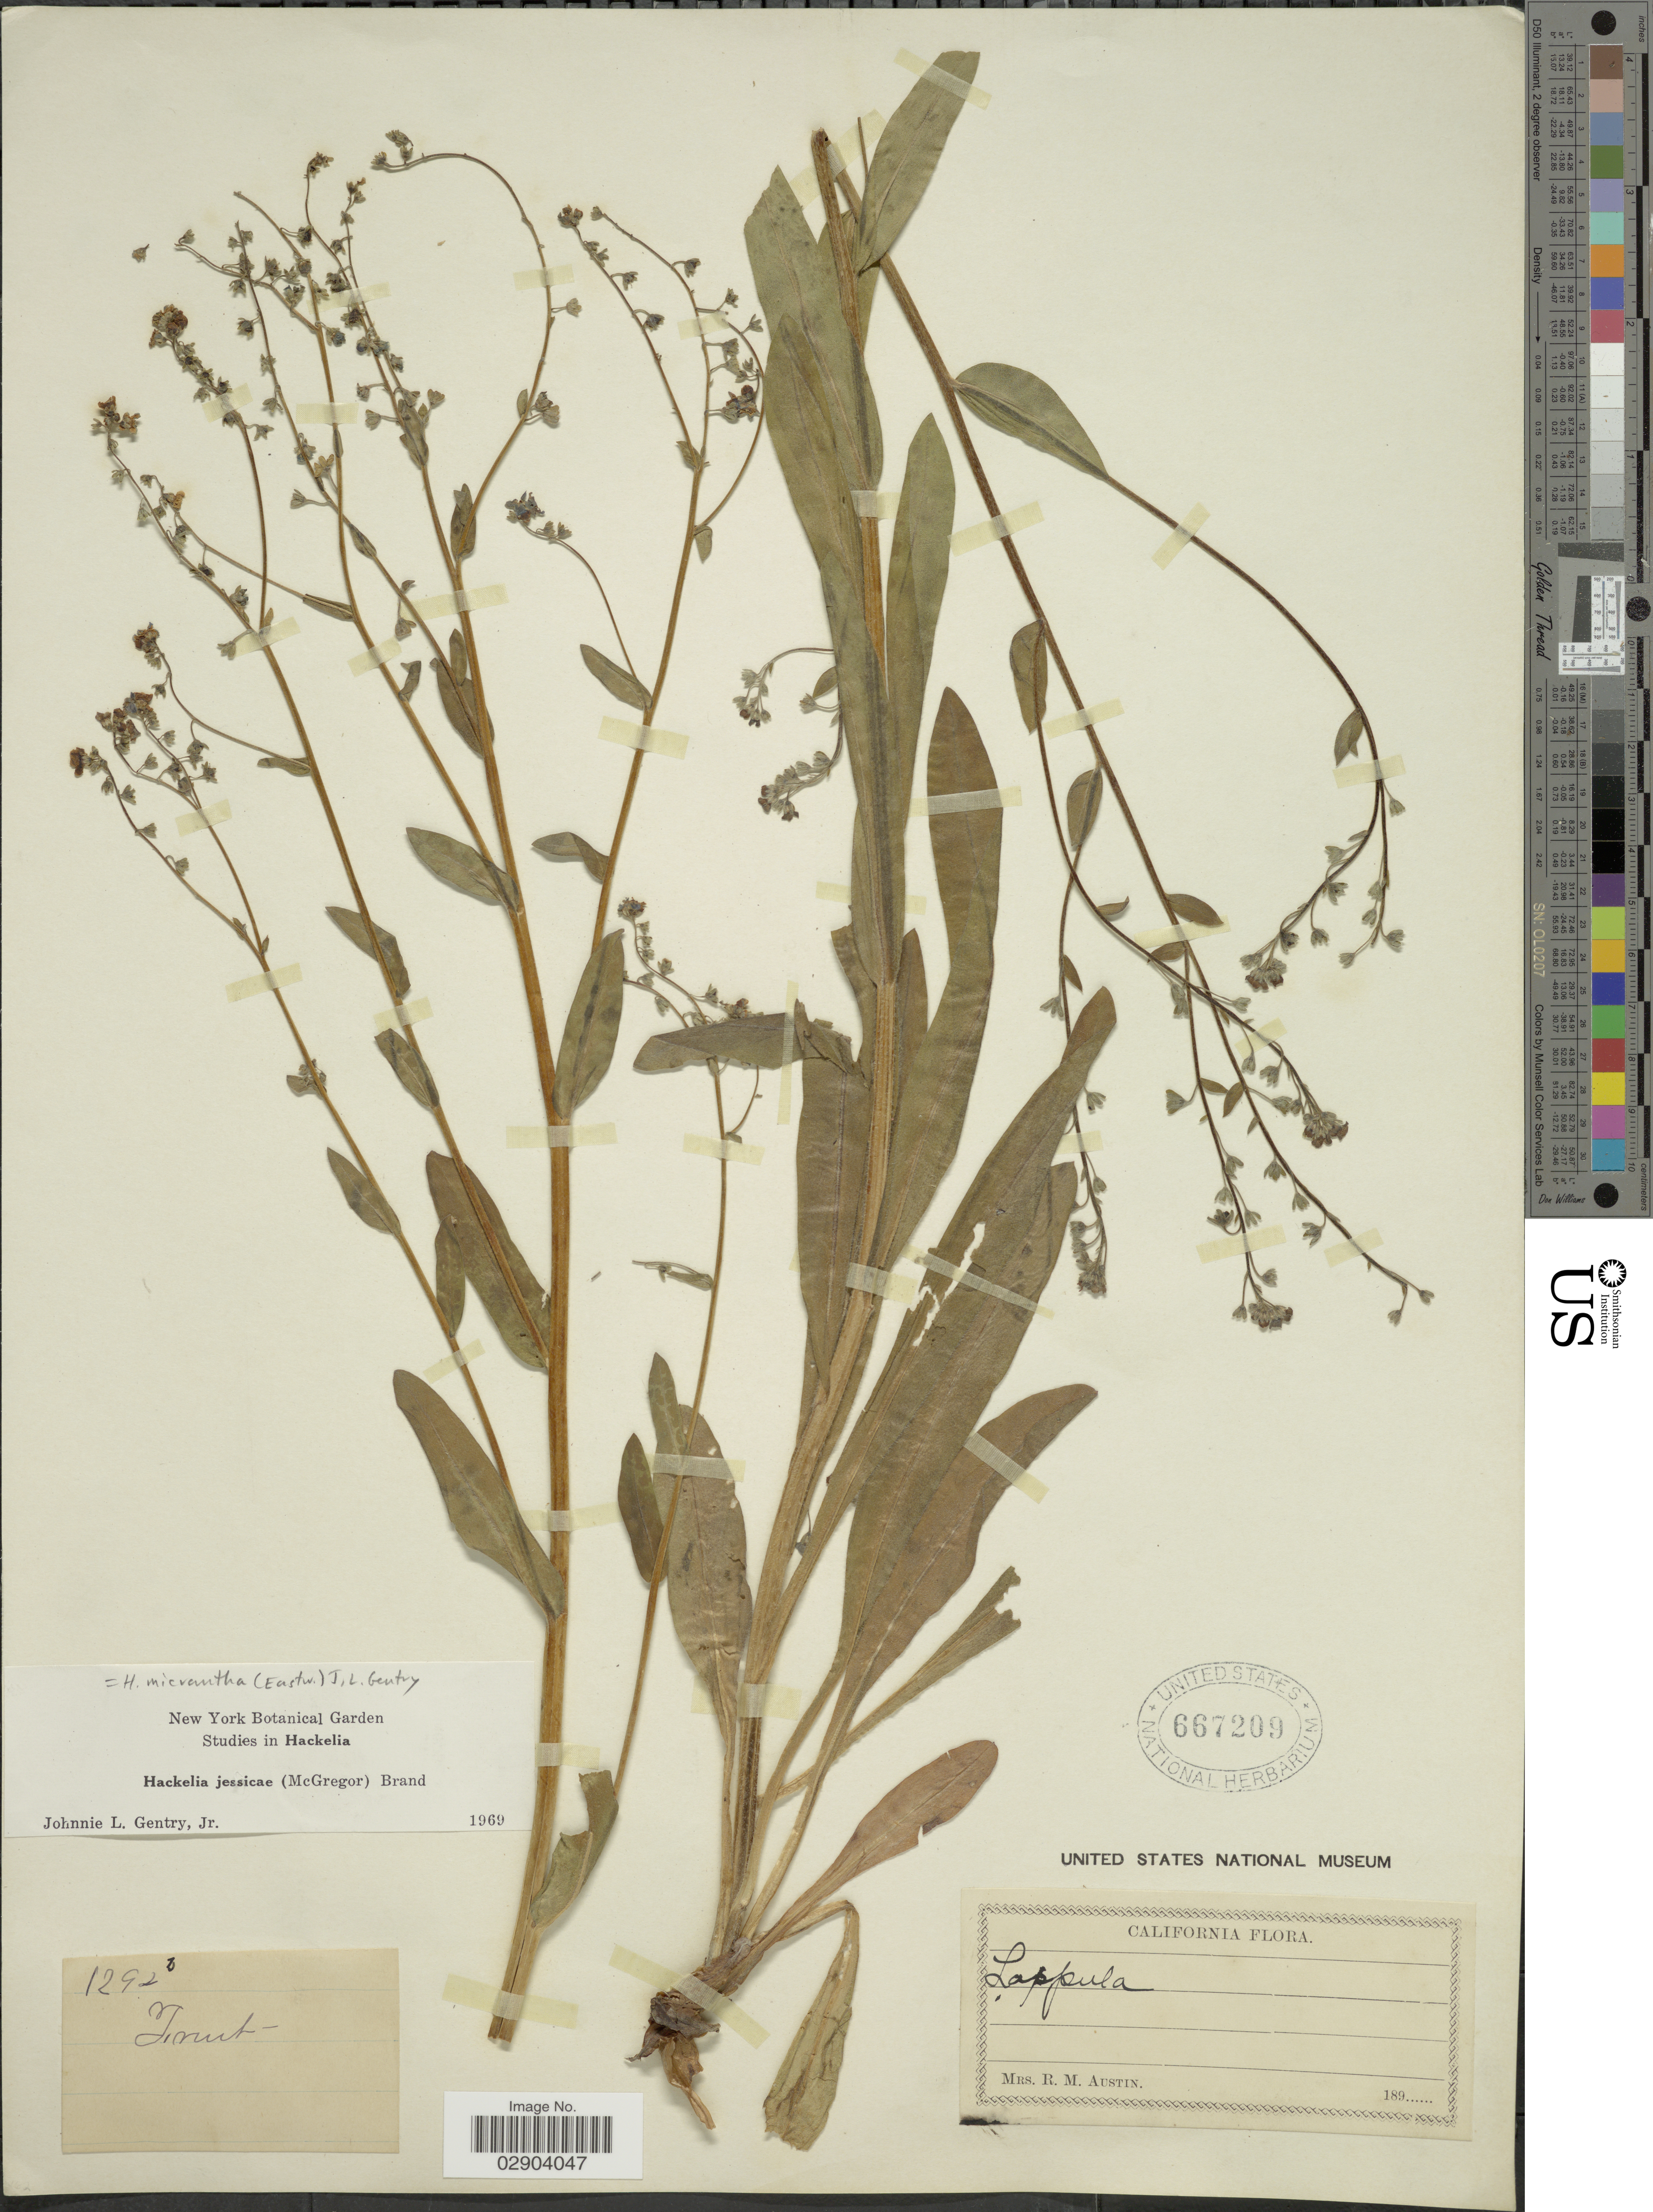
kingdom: Plantae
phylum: Tracheophyta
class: Magnoliopsida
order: Boraginales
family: Boraginaceae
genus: Hackelia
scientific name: Hackelia micrantha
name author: (Eastw.) J.L. Gentry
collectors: R. Austin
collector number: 12923*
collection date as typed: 189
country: United States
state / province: California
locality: Tiruit [unsure placement]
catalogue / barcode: US 667209